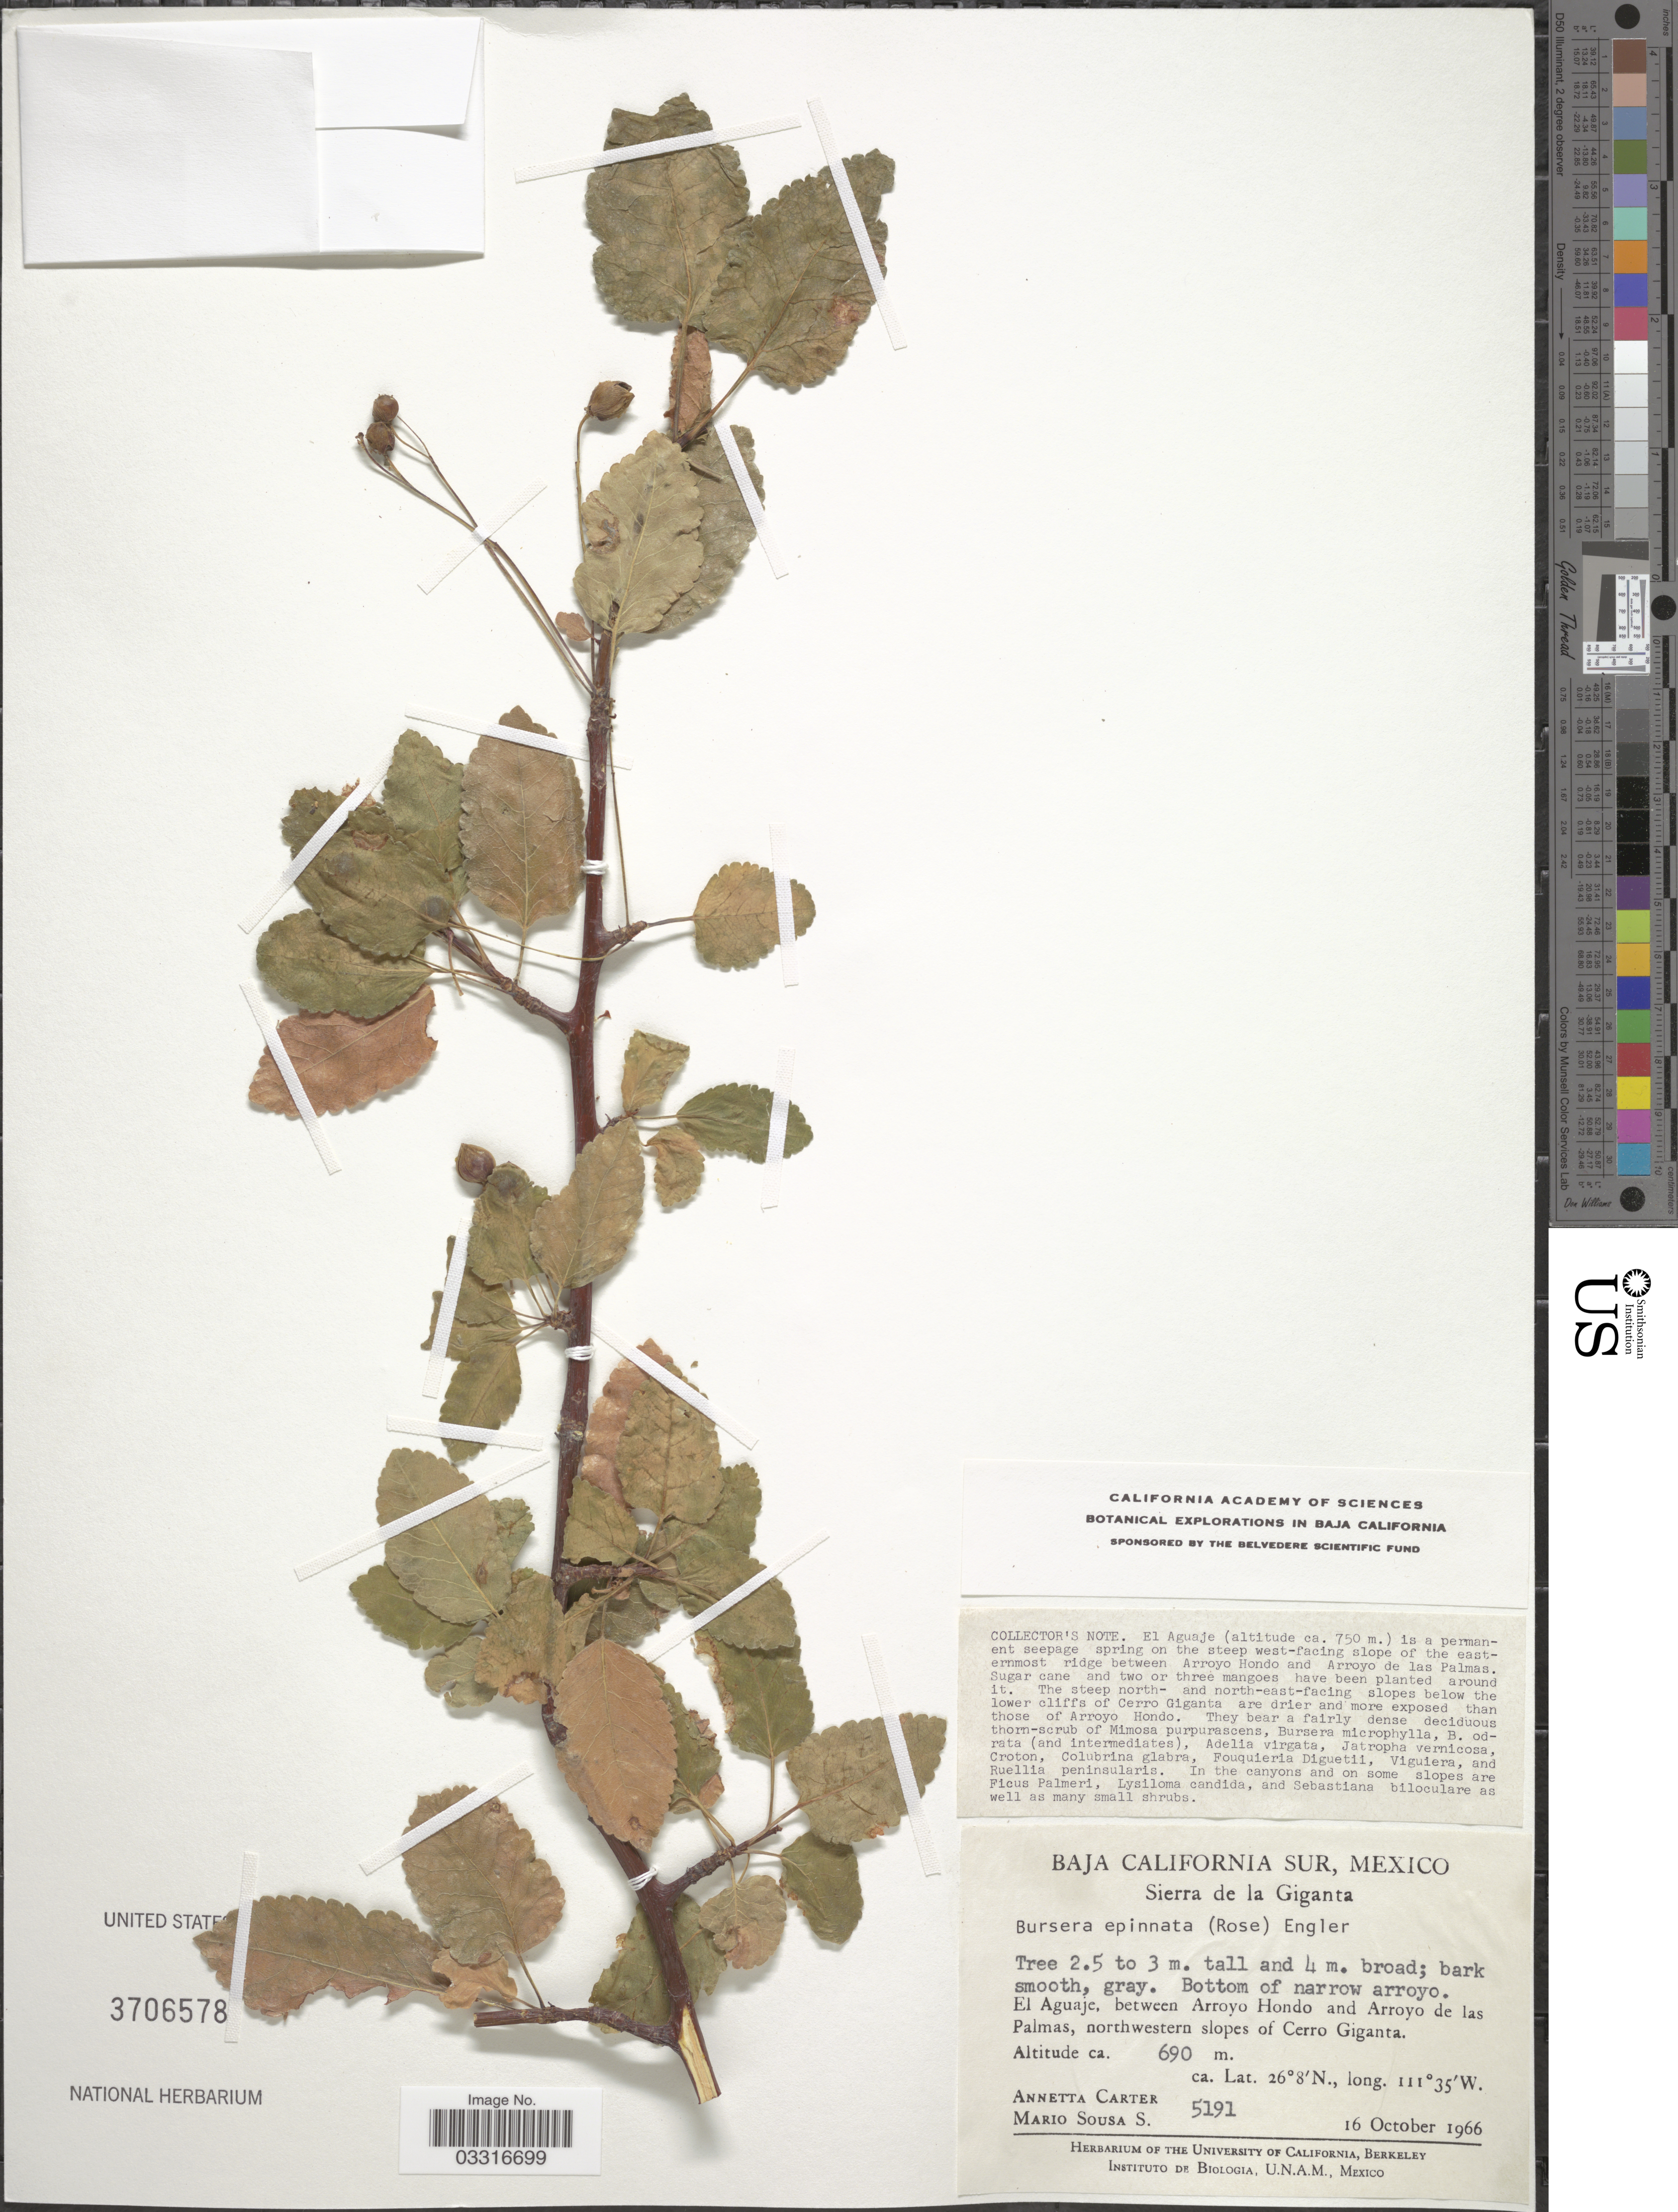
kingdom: Plantae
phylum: Tracheophyta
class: Magnoliopsida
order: Sapindales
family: Burseraceae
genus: Bursera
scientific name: Bursera epinnata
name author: (Rose) Engl.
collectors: A. Carter & M. Sousa S.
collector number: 5191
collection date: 1966-10-16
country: Mexico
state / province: Baja California Sur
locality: Sierra de la Giganta, El Aguaje, between Arroyo Hondo and Arroyo de las Palmas, northwestern slopes of Cerro Giganta.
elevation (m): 690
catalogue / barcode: US 3706578